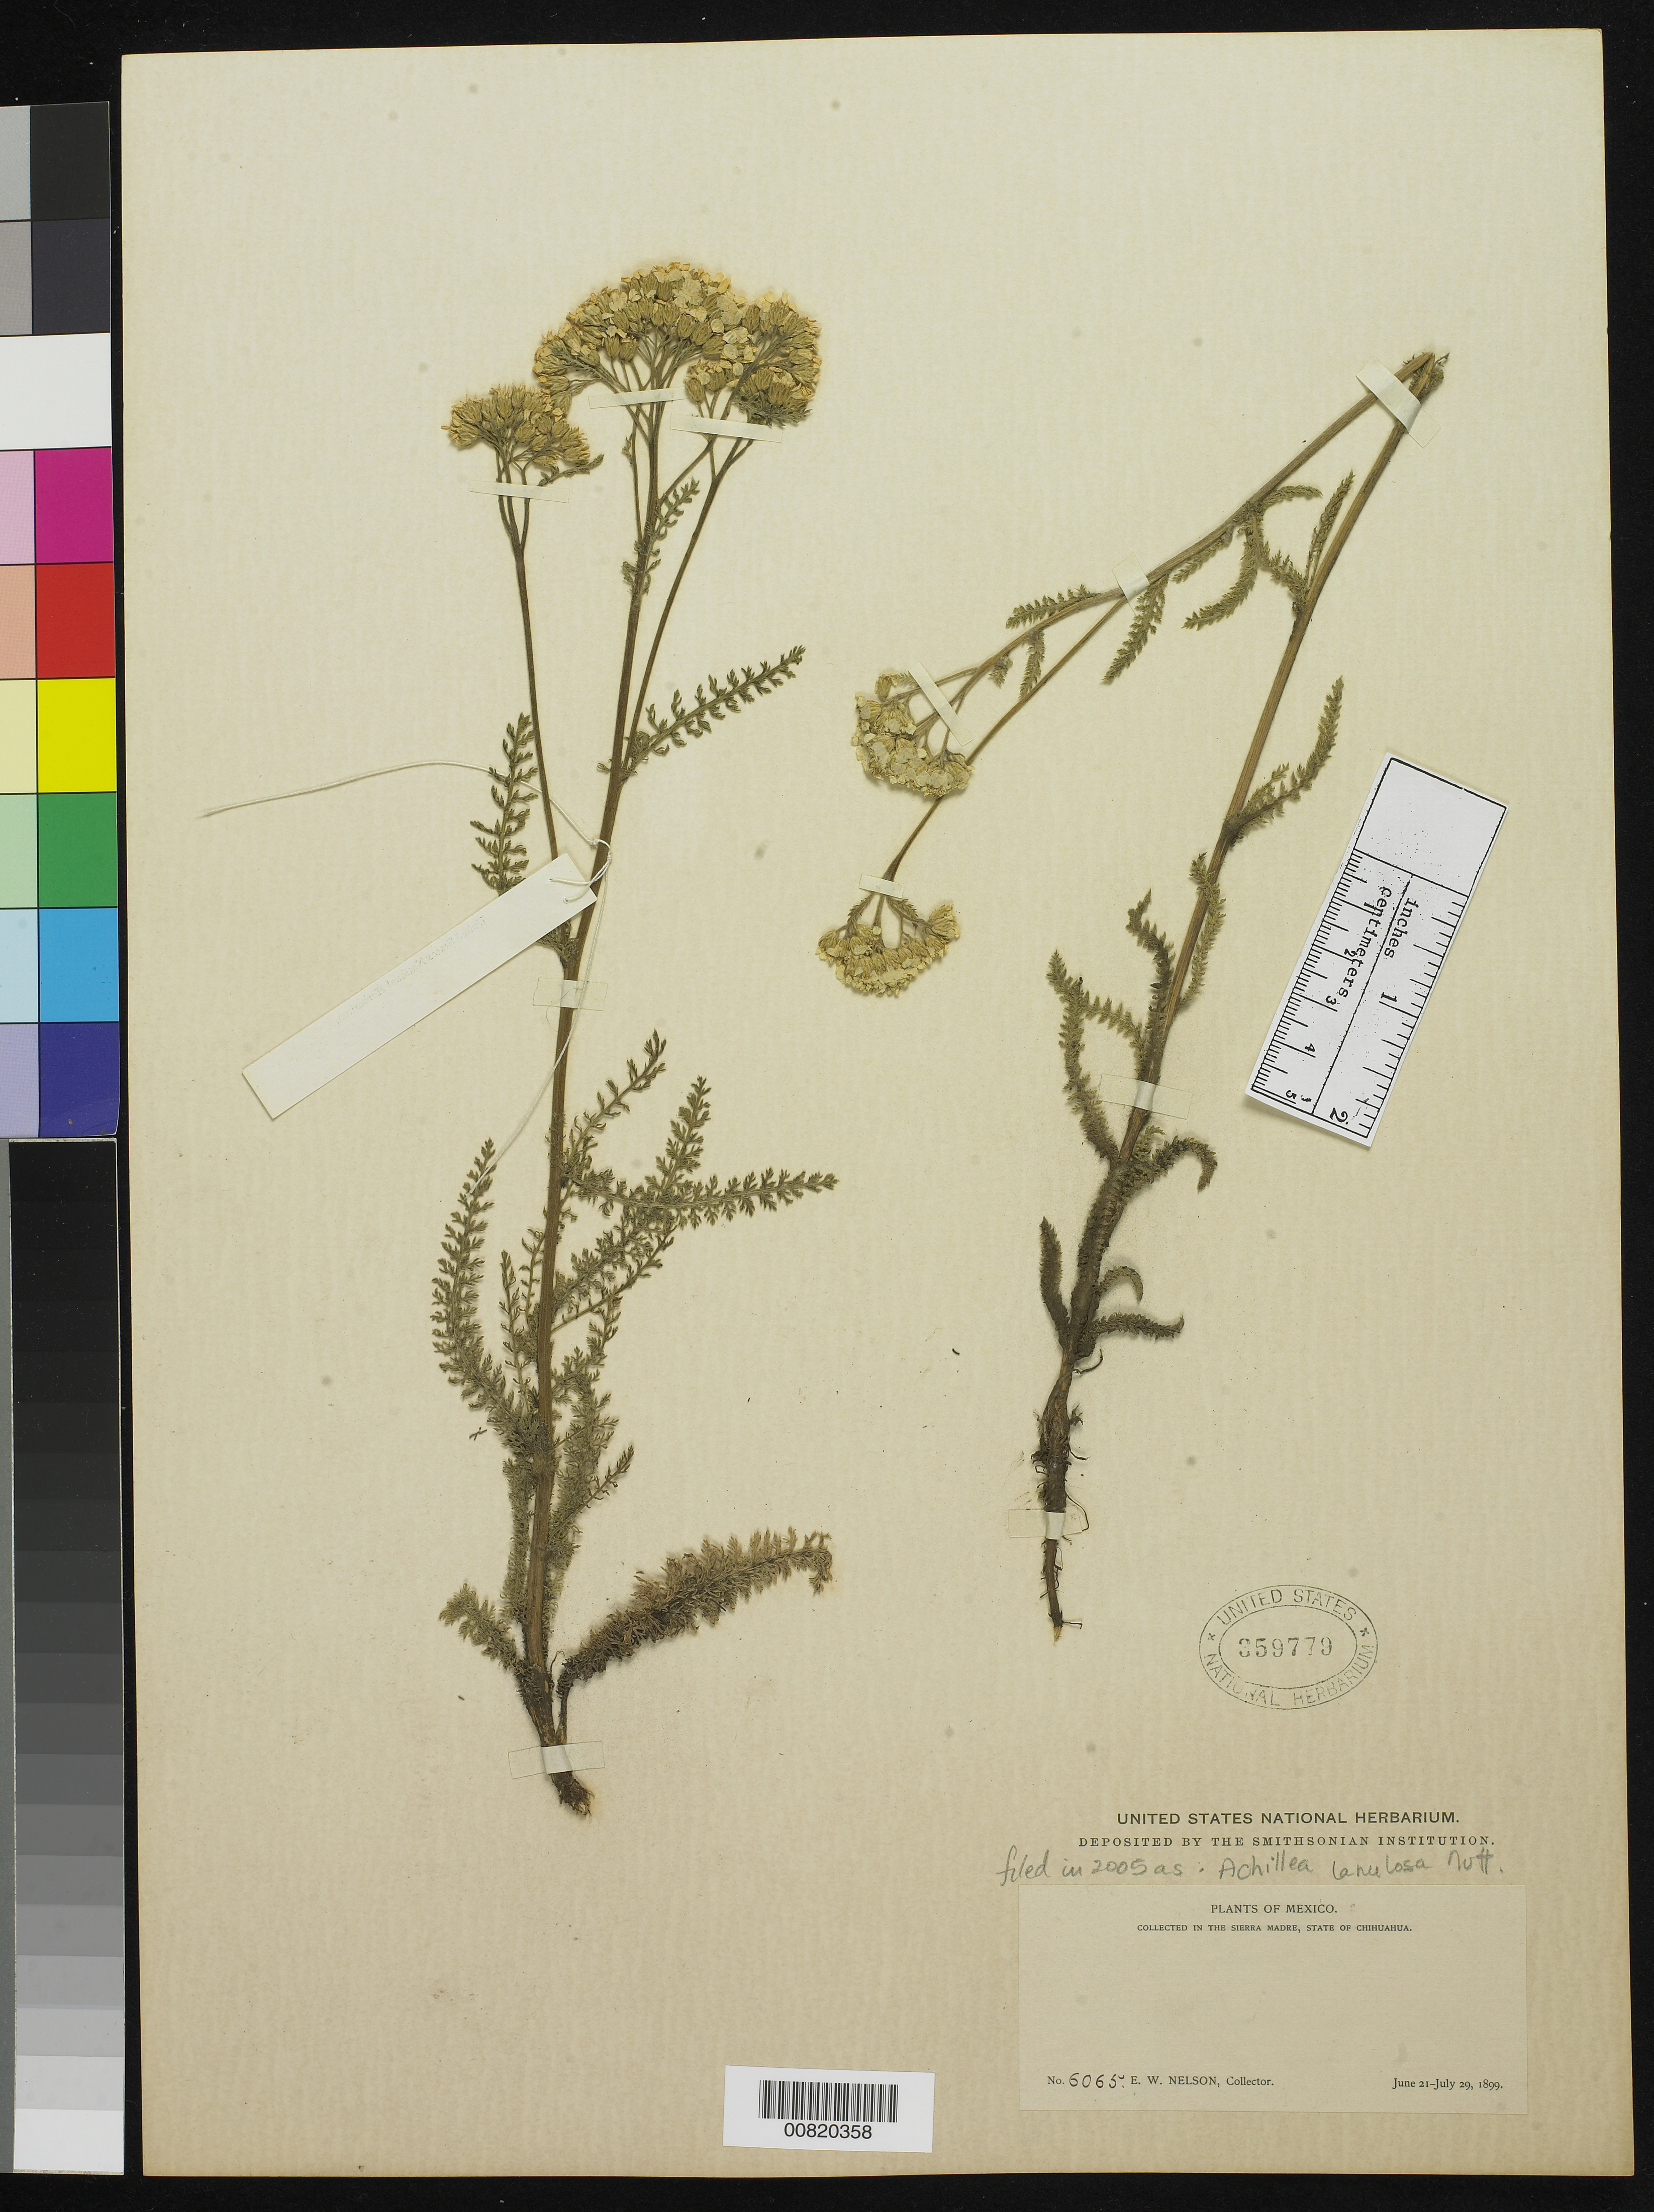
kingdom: Plantae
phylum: Tracheophyta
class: Magnoliopsida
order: Asterales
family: Asteraceae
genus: Achillea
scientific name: Achillea lanulosa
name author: Nutt.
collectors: E. W. Nelson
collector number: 6065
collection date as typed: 21 Jun 1899 to 29 Jul 1899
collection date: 1899-06-21/1899-07-29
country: Mexico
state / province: Chihuahua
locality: Sierra Madre, State of Chihuahua.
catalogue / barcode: US 359779